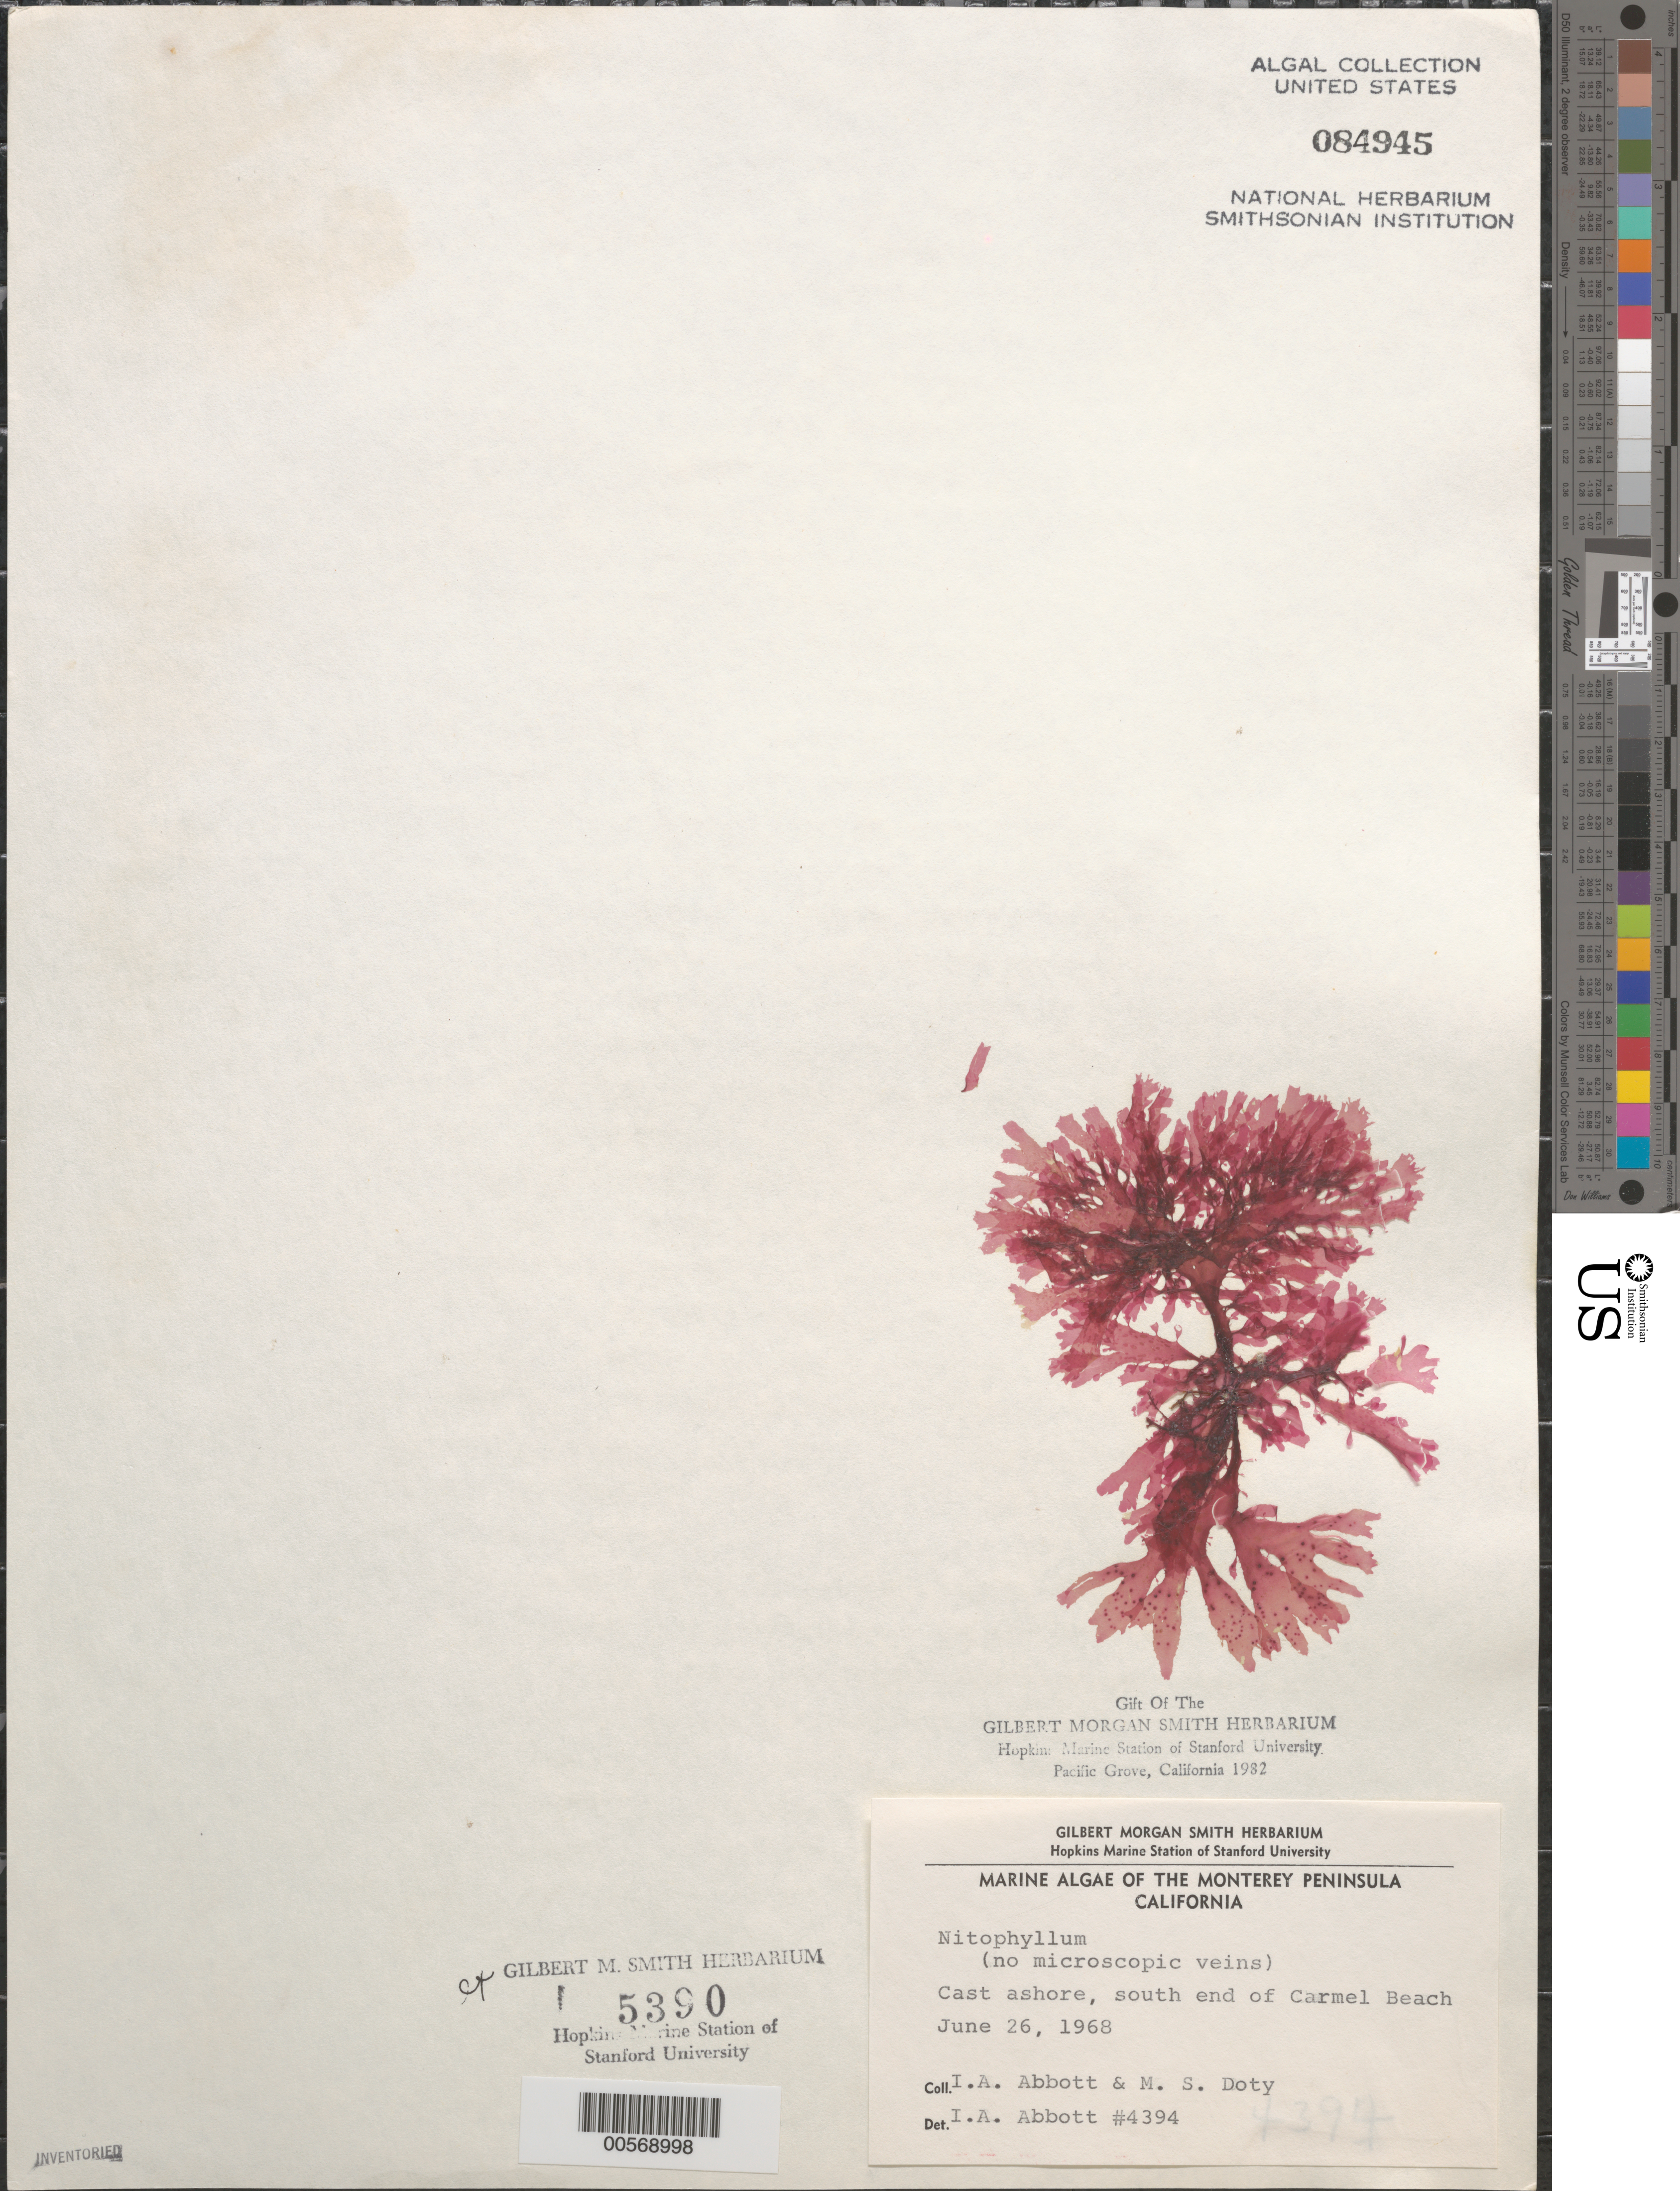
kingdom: Plantae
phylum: Rhodophyta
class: Florideophyceae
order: Ceramiales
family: Delesseriaceae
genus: Nitophyllum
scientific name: Nitophyllum sp.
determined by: Abbott, Isabella A.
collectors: I. A. Abbott & M. S. Doty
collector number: IAA 4394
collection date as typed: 26 Jun 1968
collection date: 1968-06-26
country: United States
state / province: California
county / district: Monterey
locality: Carmel Beach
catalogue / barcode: US 84945